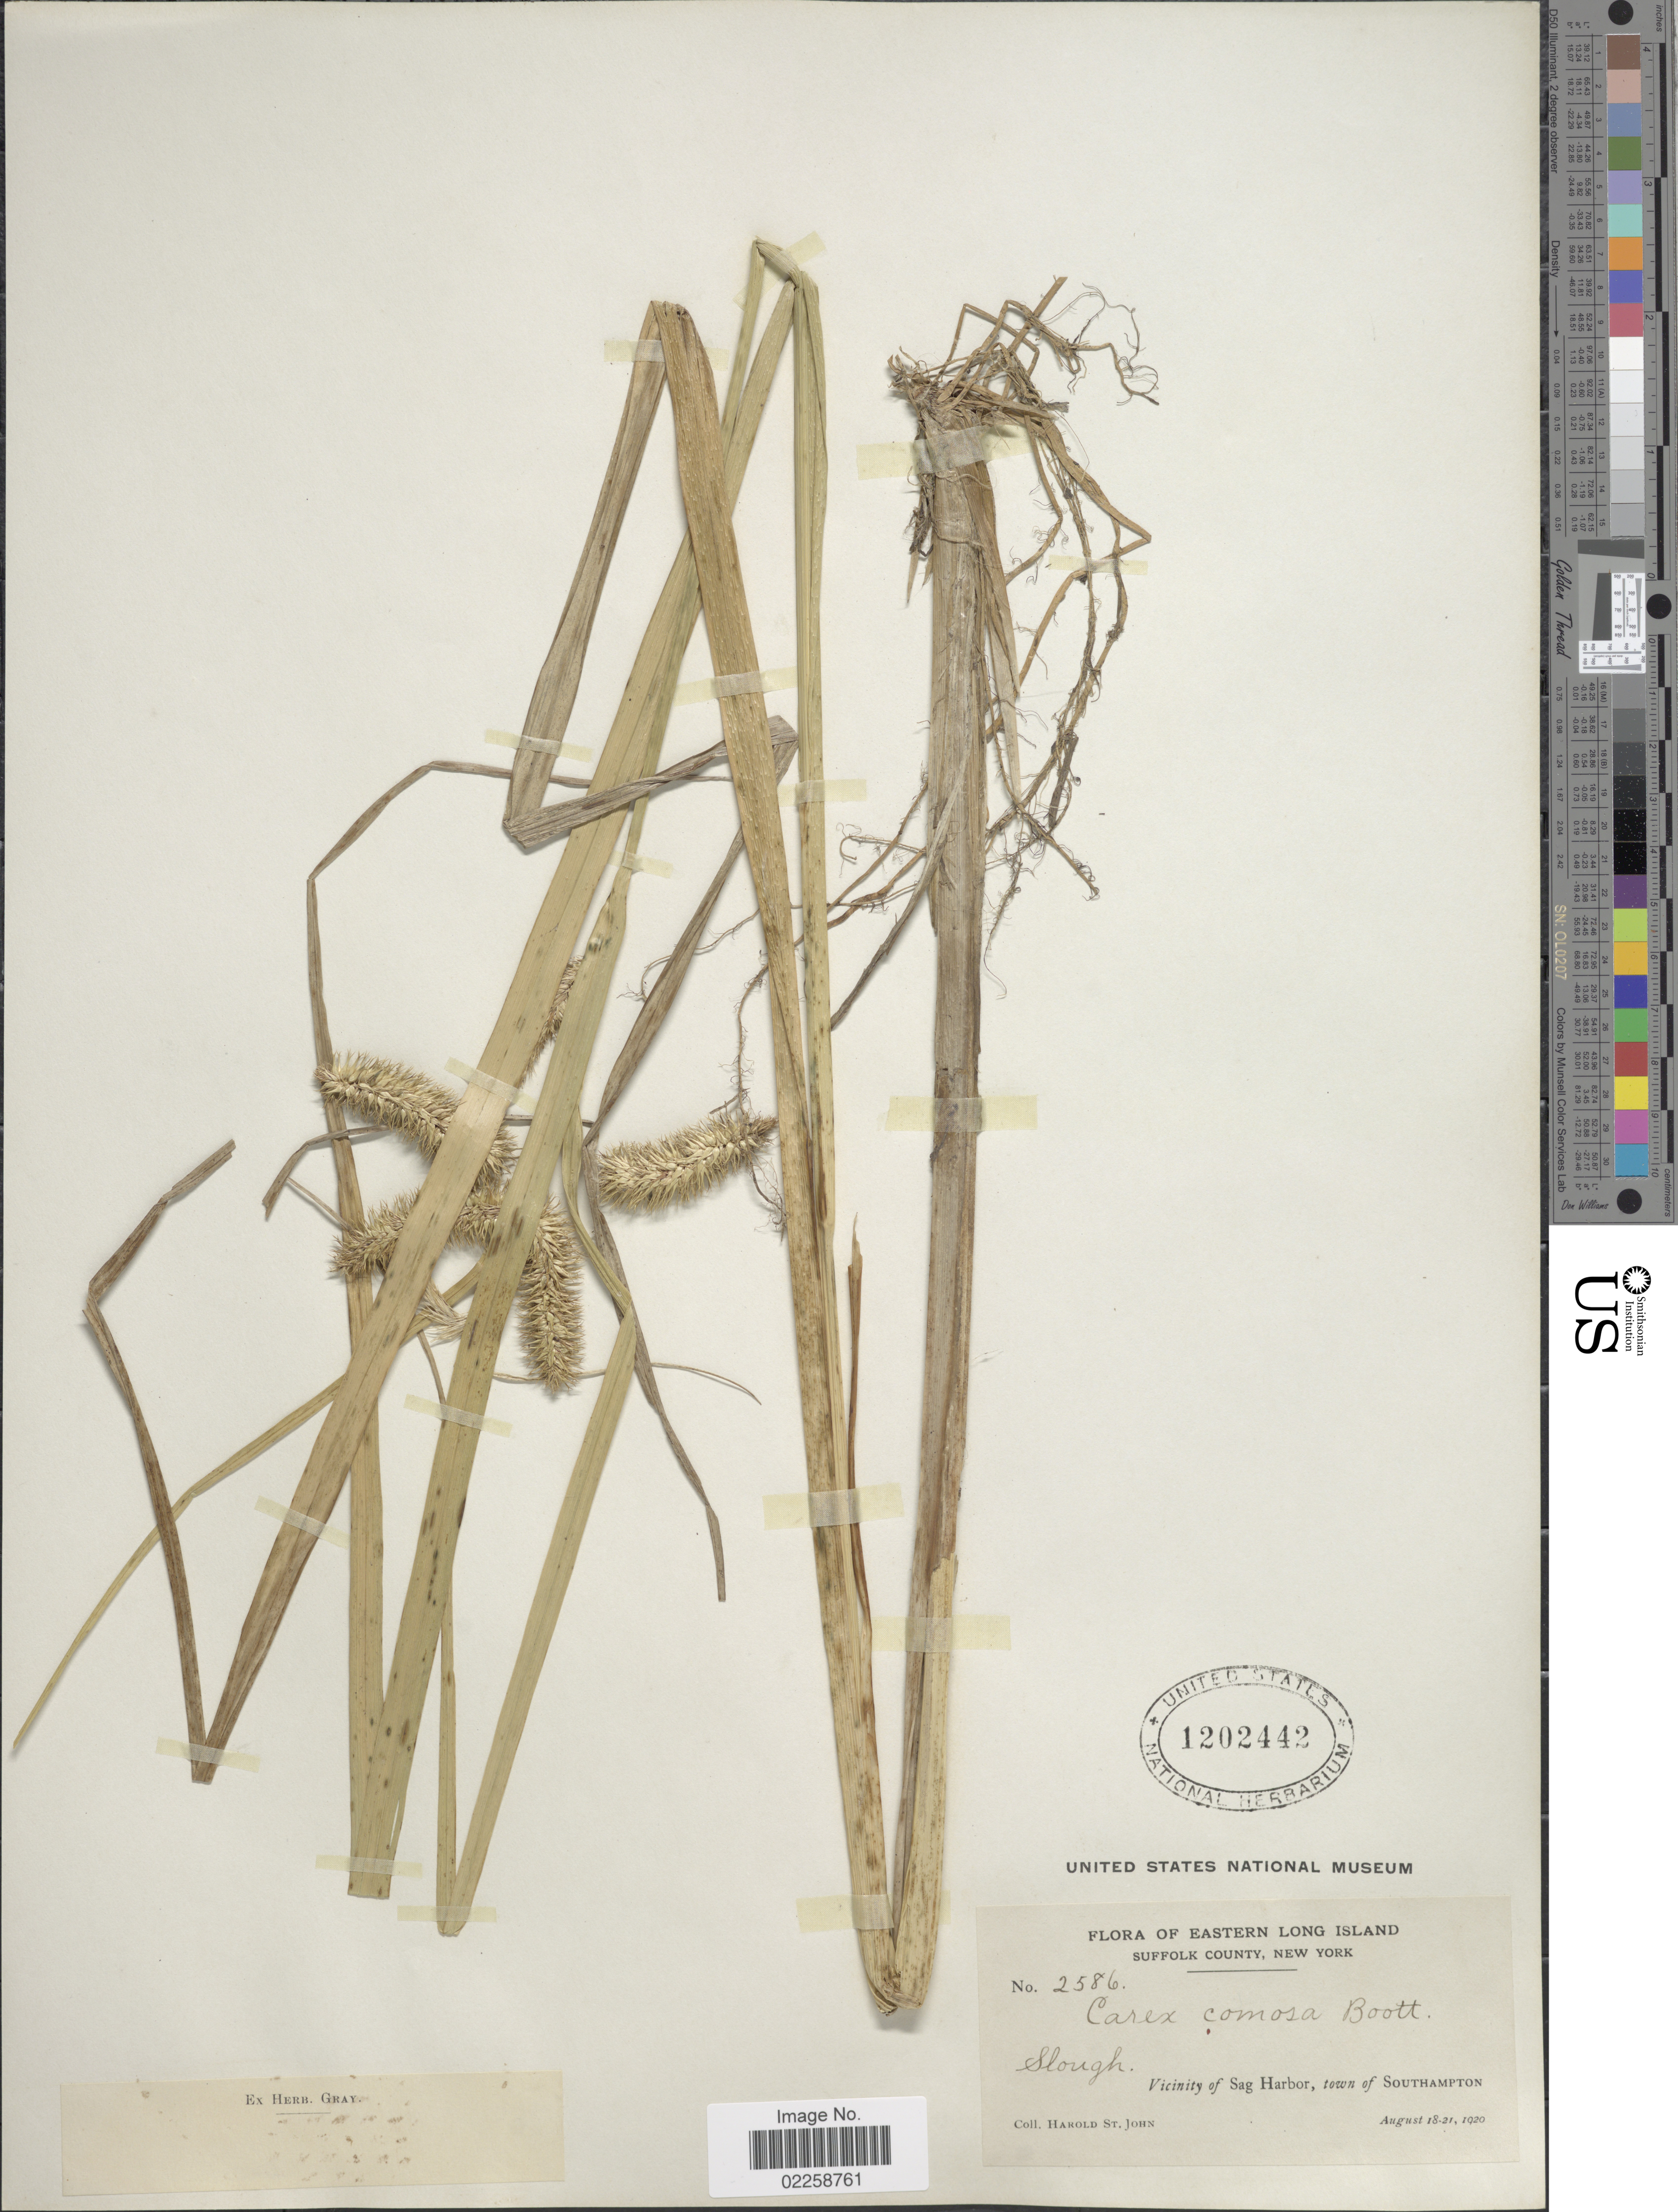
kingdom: Plantae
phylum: Tracheophyta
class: Liliopsida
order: Poales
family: Cyperaceae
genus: Carex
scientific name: Carex comosa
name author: Boott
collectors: H. St. John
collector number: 2586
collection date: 1920-08-18/1920-08-21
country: United States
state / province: New York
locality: Eastern Long Island, Suffolk County, New York, Vicinity of Sag Harbor, town of Southampton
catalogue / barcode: US 1202442